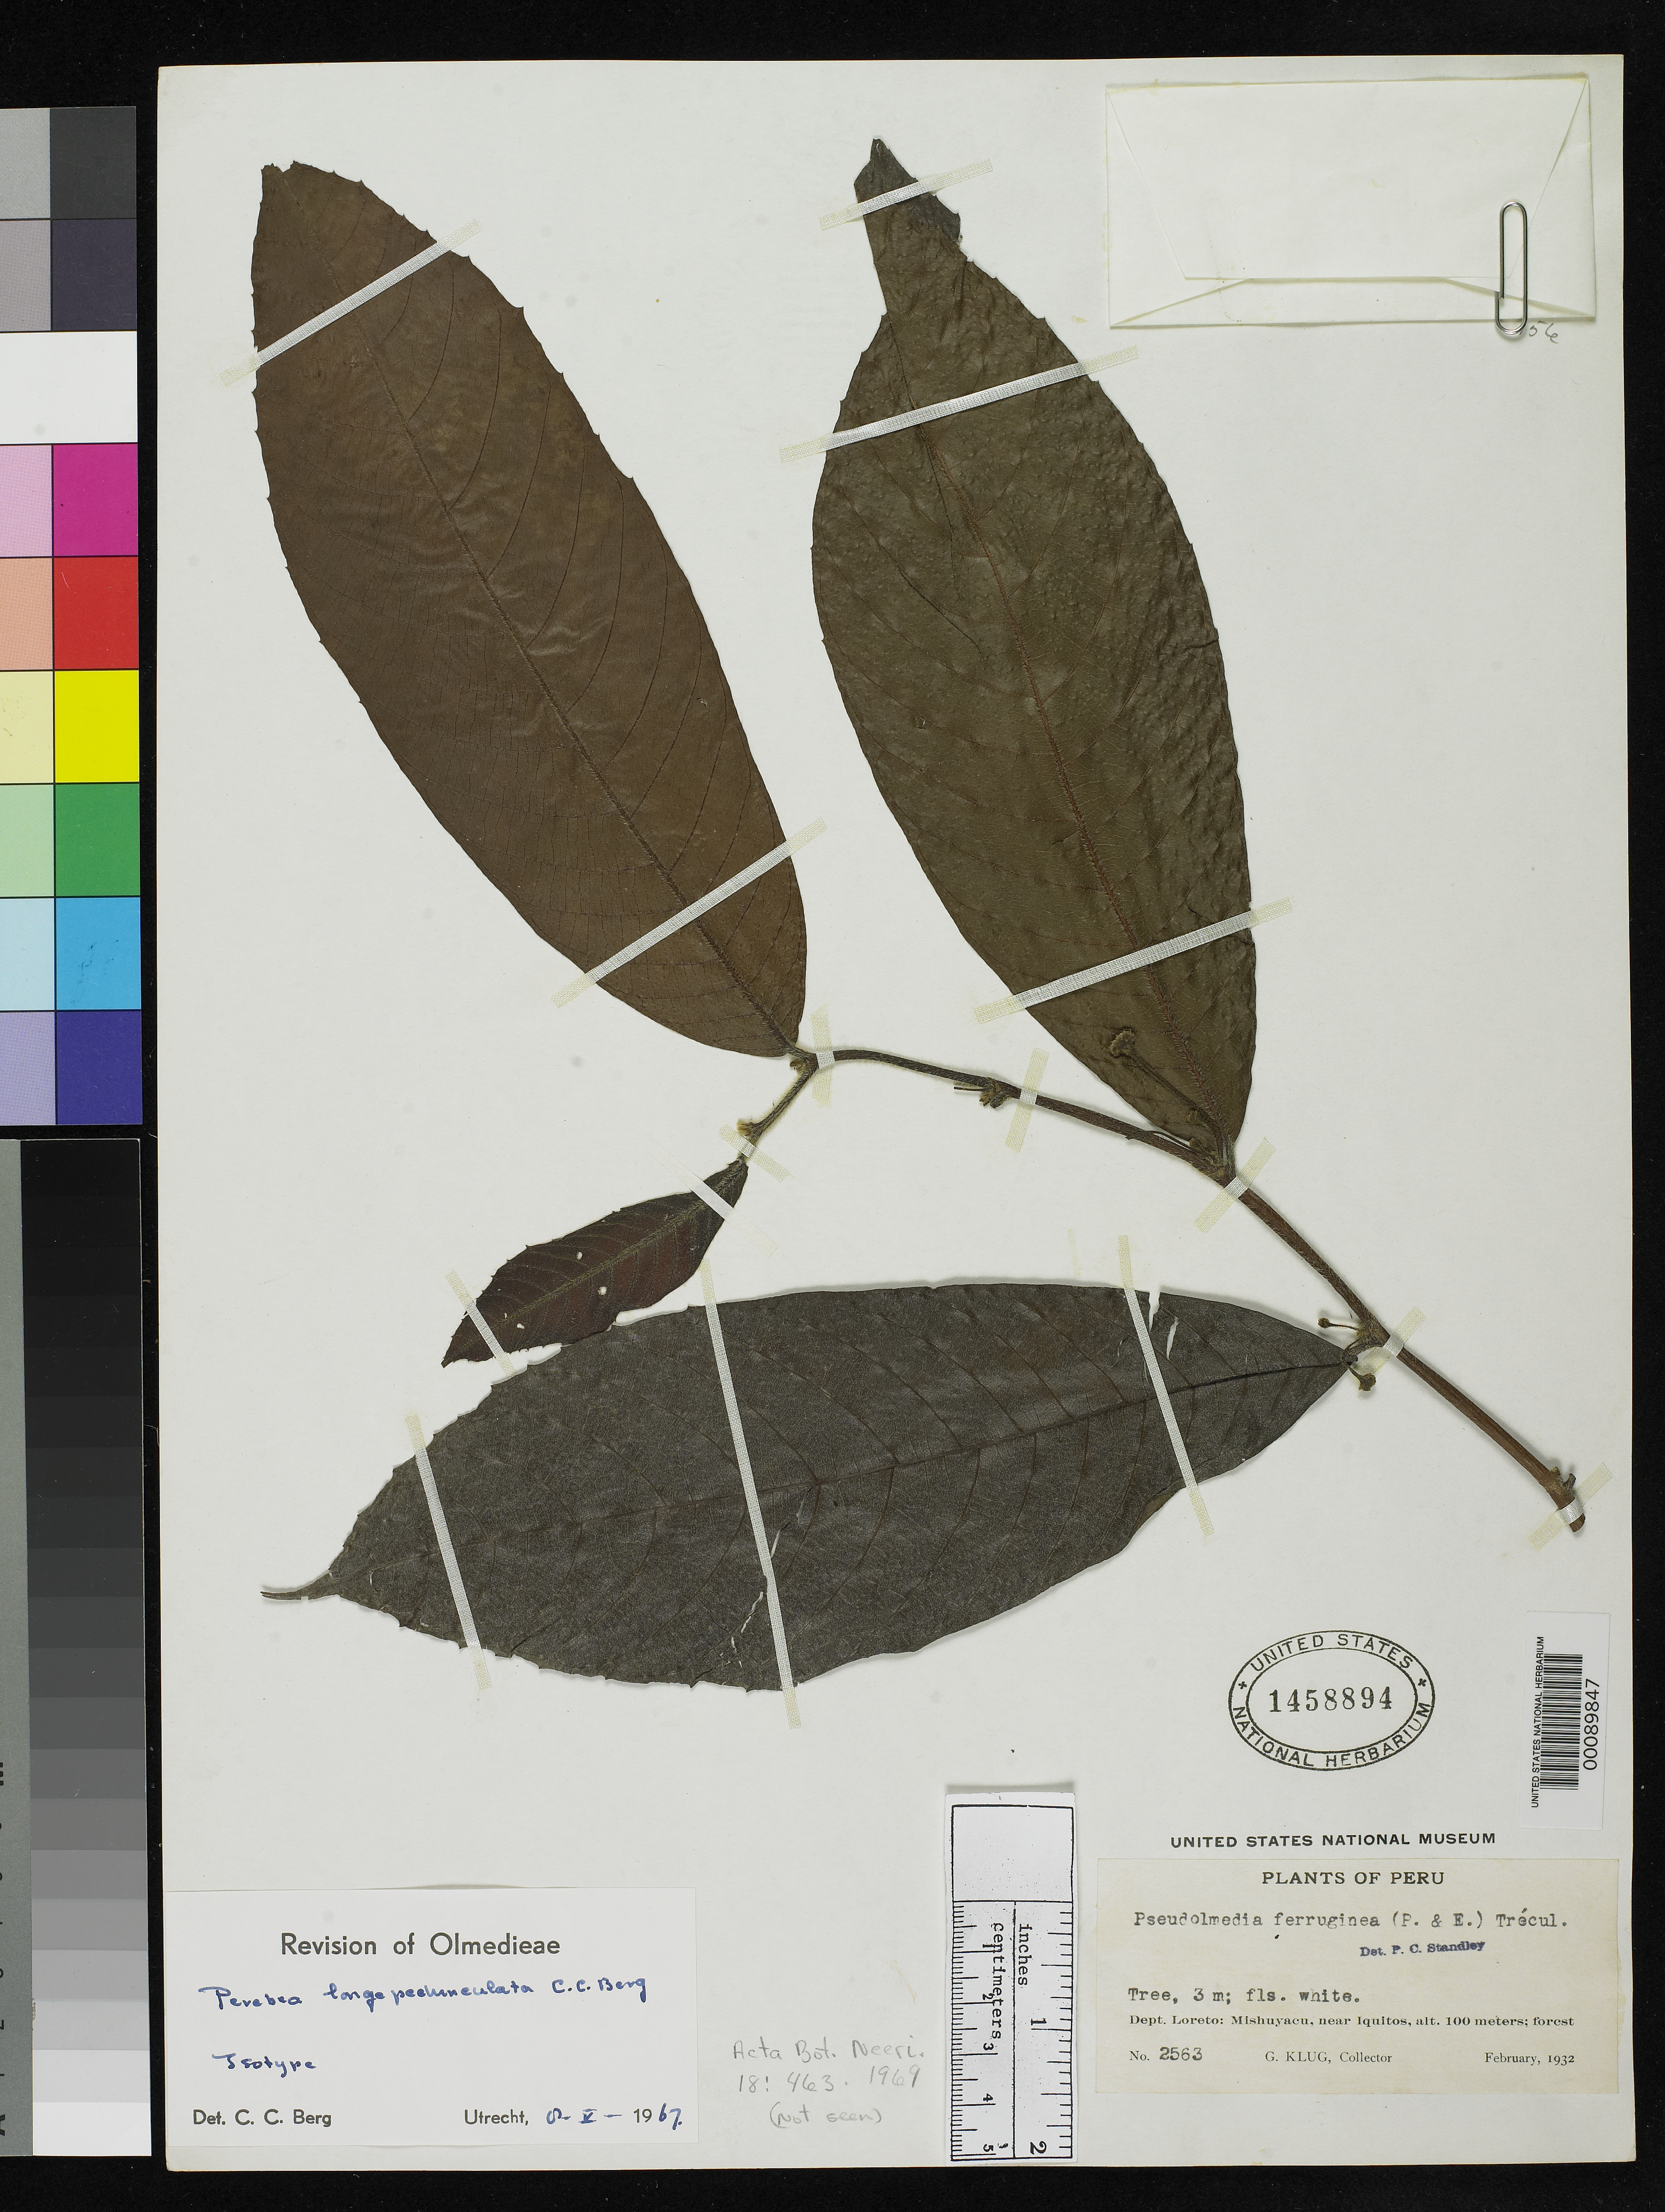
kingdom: Plantae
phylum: Tracheophyta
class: Magnoliopsida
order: Rosales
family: Moraceae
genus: Perebea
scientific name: Perebea longepedunculata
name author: C.C. Berg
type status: Isotype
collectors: G. Klug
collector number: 2563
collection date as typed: Feb 1932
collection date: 1932-02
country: Peru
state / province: Loreto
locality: Mishuyacu, near Iquitos.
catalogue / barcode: US 1458894